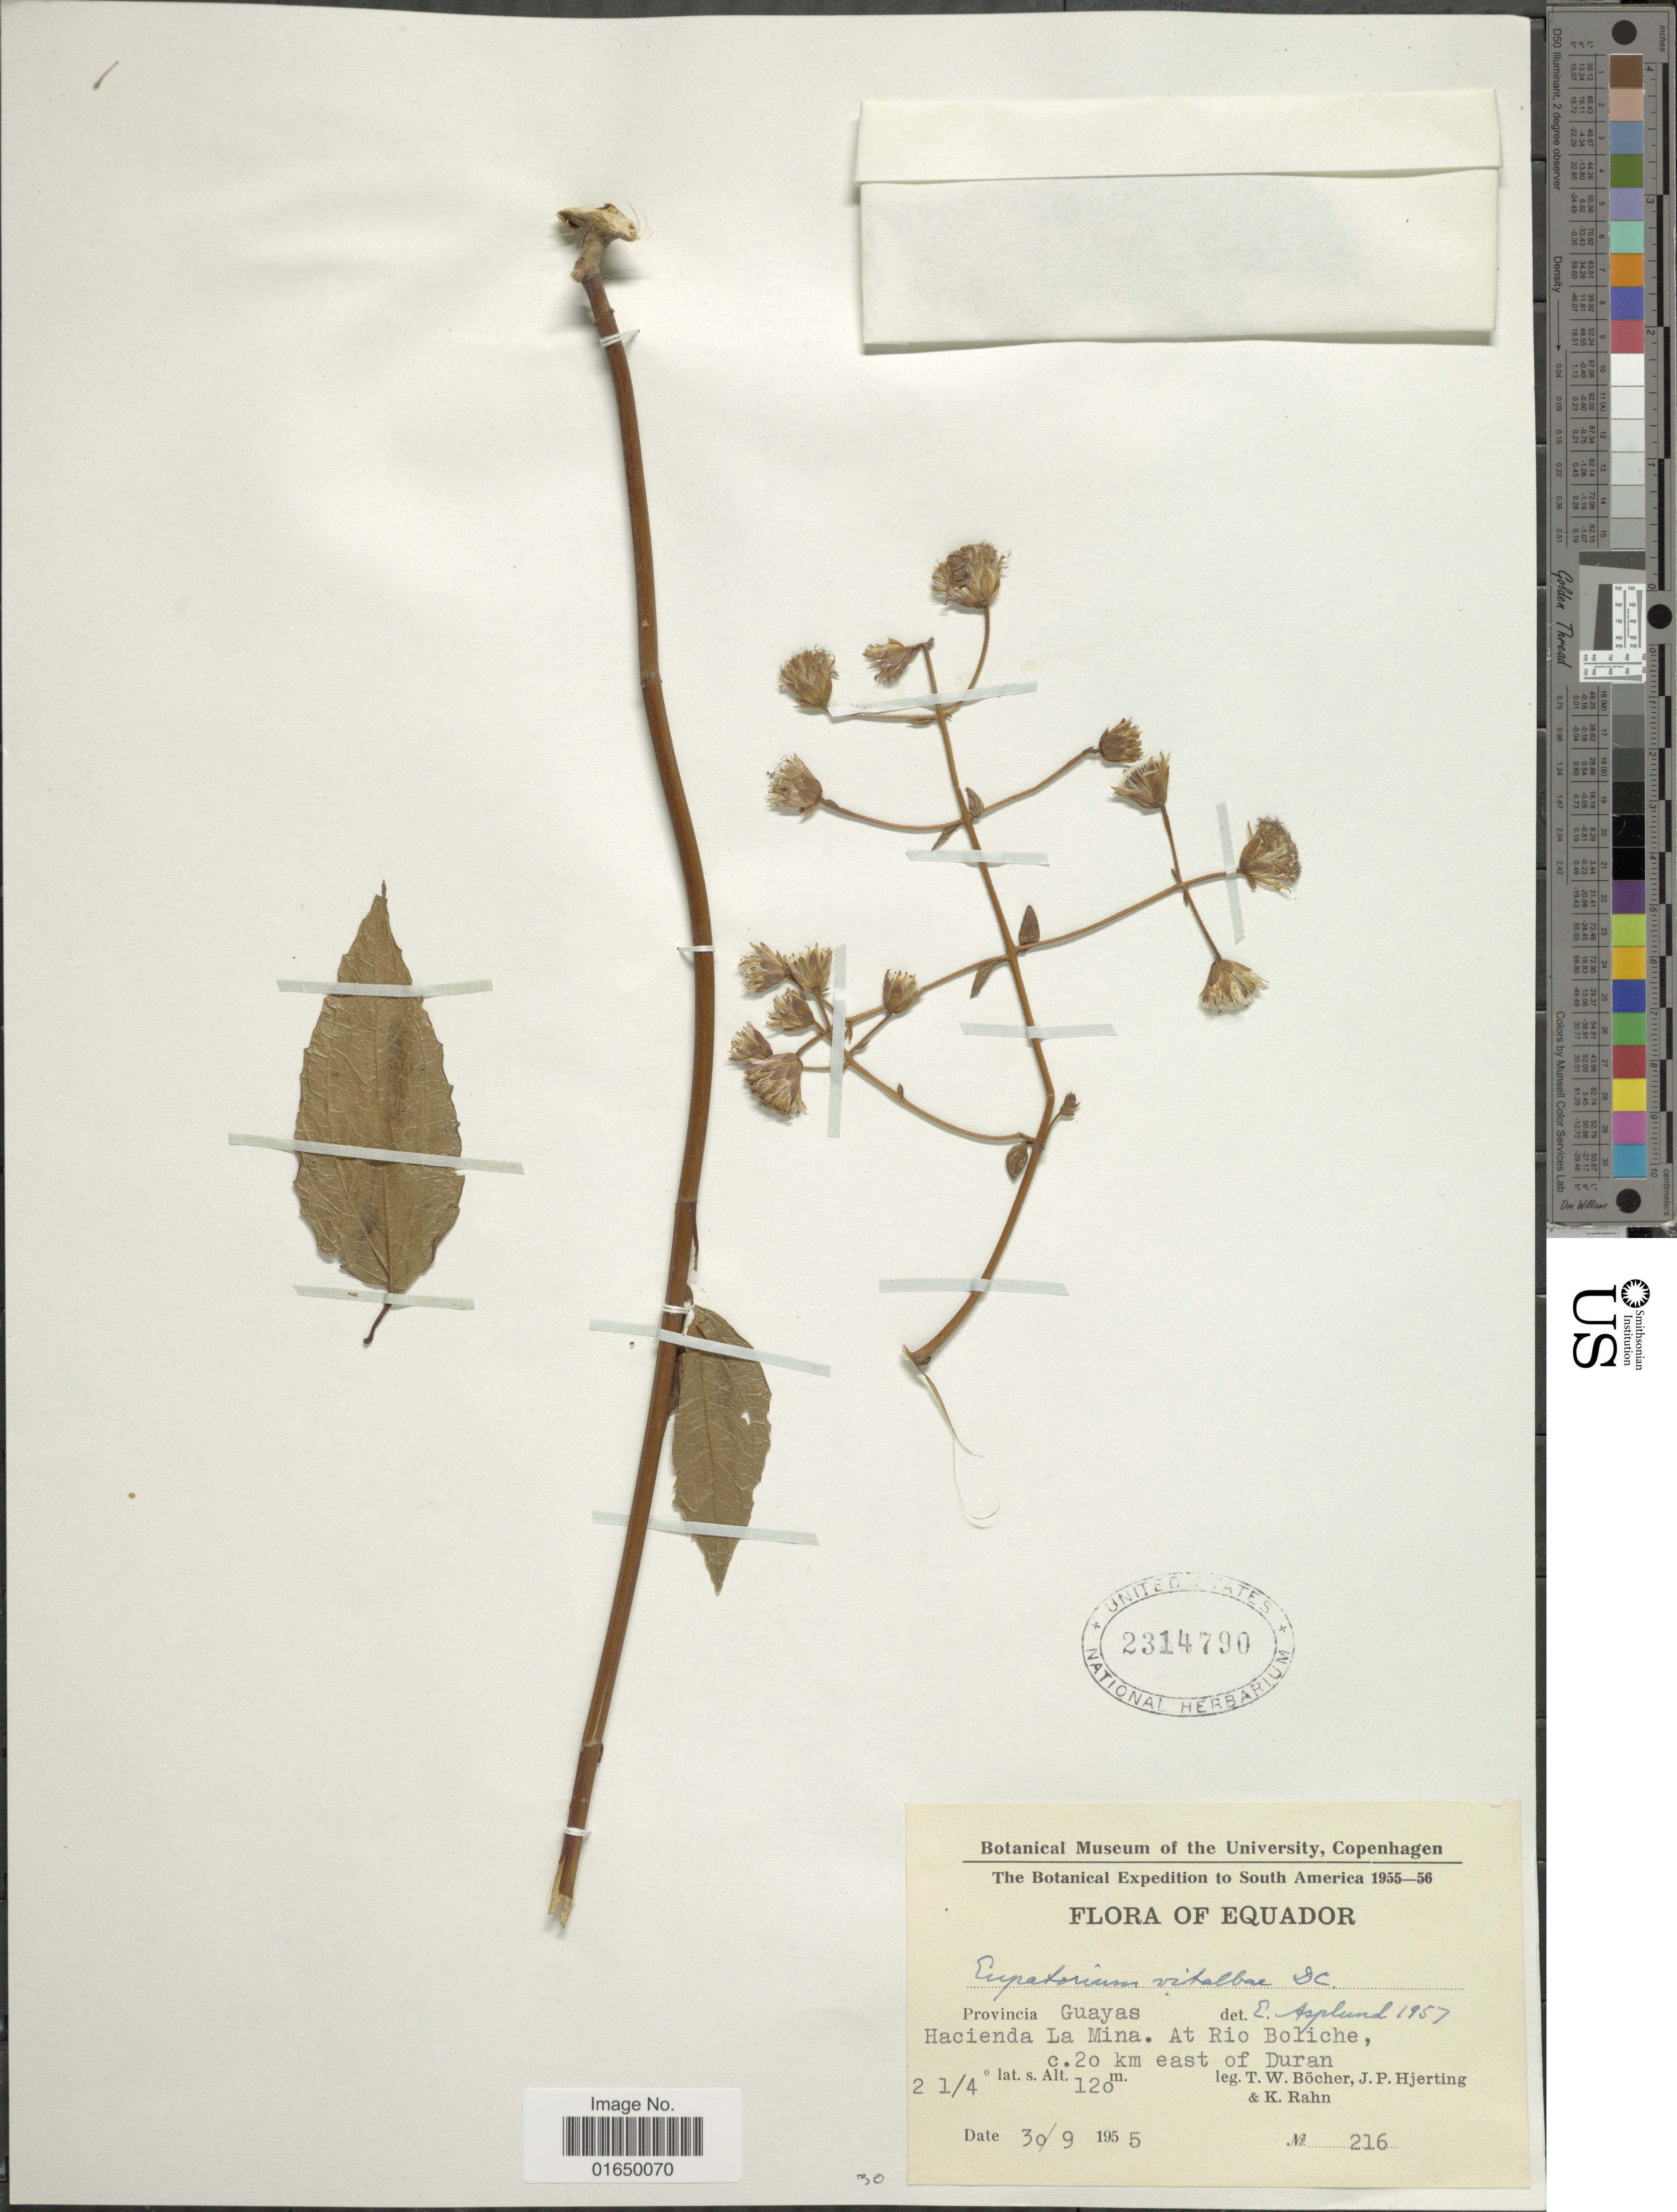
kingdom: Plantae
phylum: Tracheophyta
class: Magnoliopsida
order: Asterales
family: Asteraceae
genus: Heterocondylus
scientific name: Heterocondylus vitalbae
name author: (DC.) R.M. King & H. Rob.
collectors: T. Böcher, J. P. Hjerting & K. Rahn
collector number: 216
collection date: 1955-09-30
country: Ecuador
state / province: Guayas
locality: Hacienda La Mina. At Rio Boliche, c. 20 km east of Duran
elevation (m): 120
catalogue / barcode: US 2314790